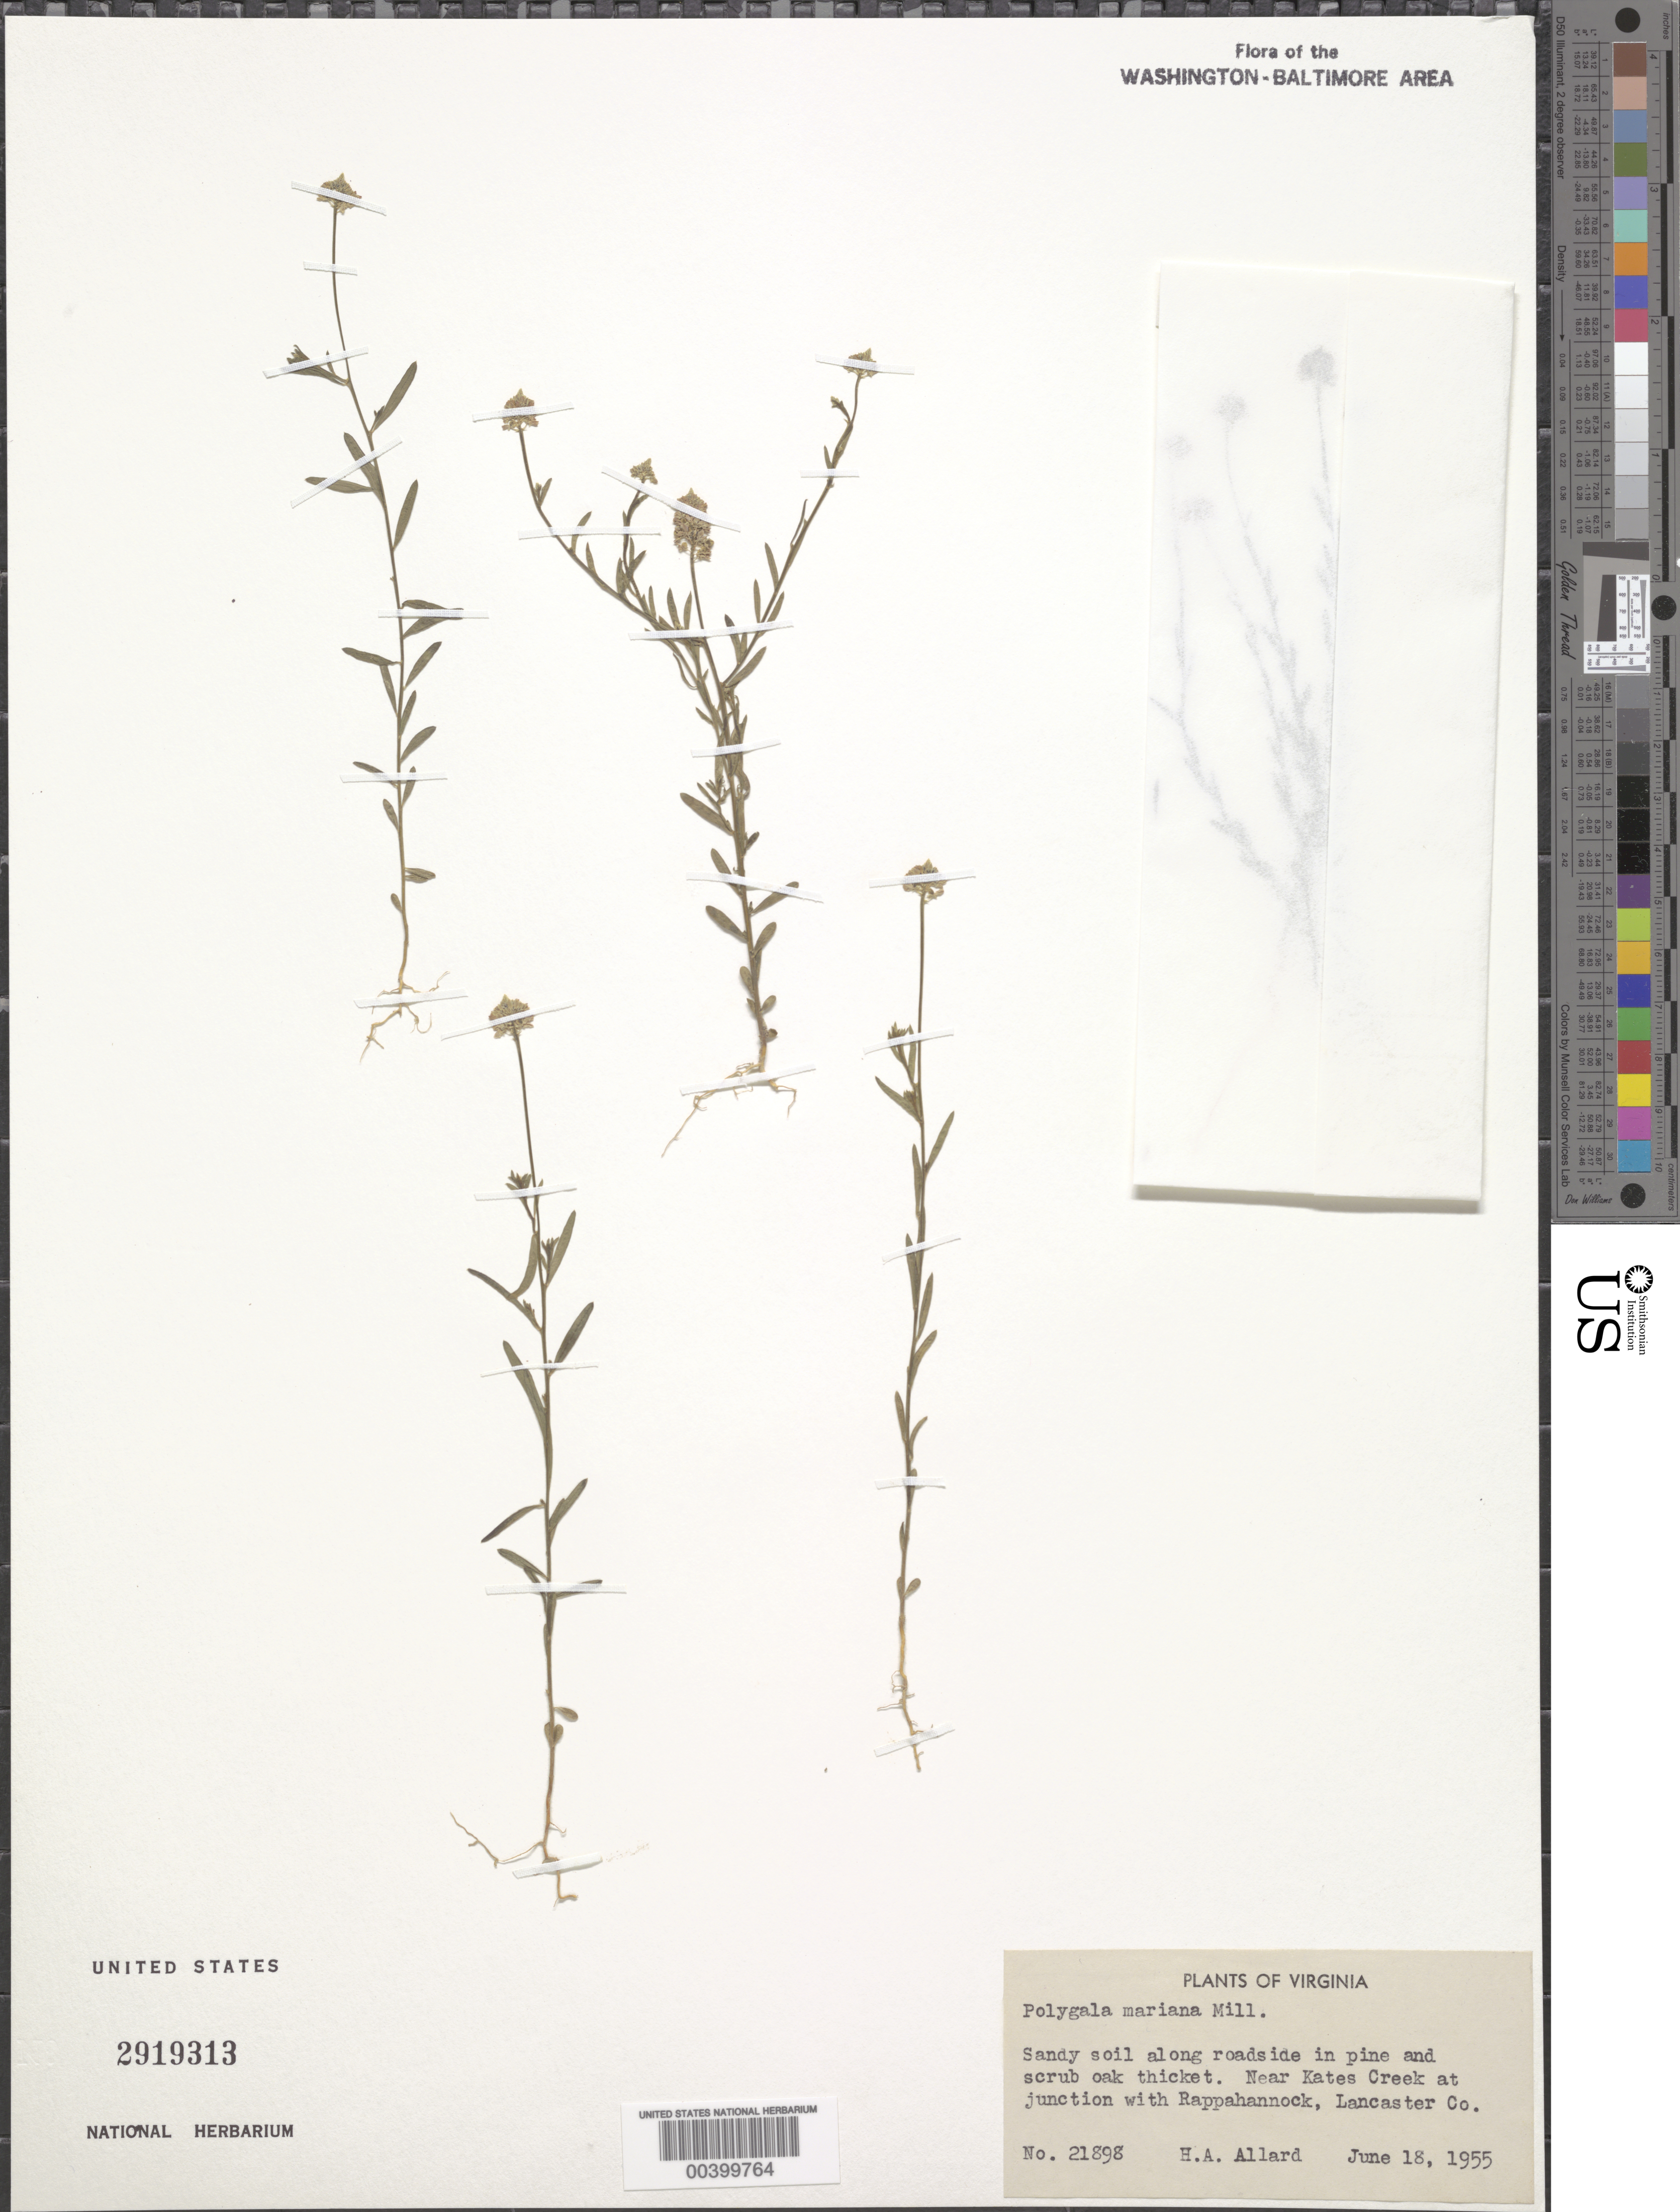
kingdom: Plantae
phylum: Tracheophyta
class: Magnoliopsida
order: Fabales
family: Polygalaceae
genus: Polygala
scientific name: Polygala mariana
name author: Mill.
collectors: H. A. Allard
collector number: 21898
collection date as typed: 18 Jun 1955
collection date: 1955-06-18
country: United States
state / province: Virginia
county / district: Lancaster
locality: Kates Creek junction with the Rappahannock River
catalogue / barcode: US 2919313